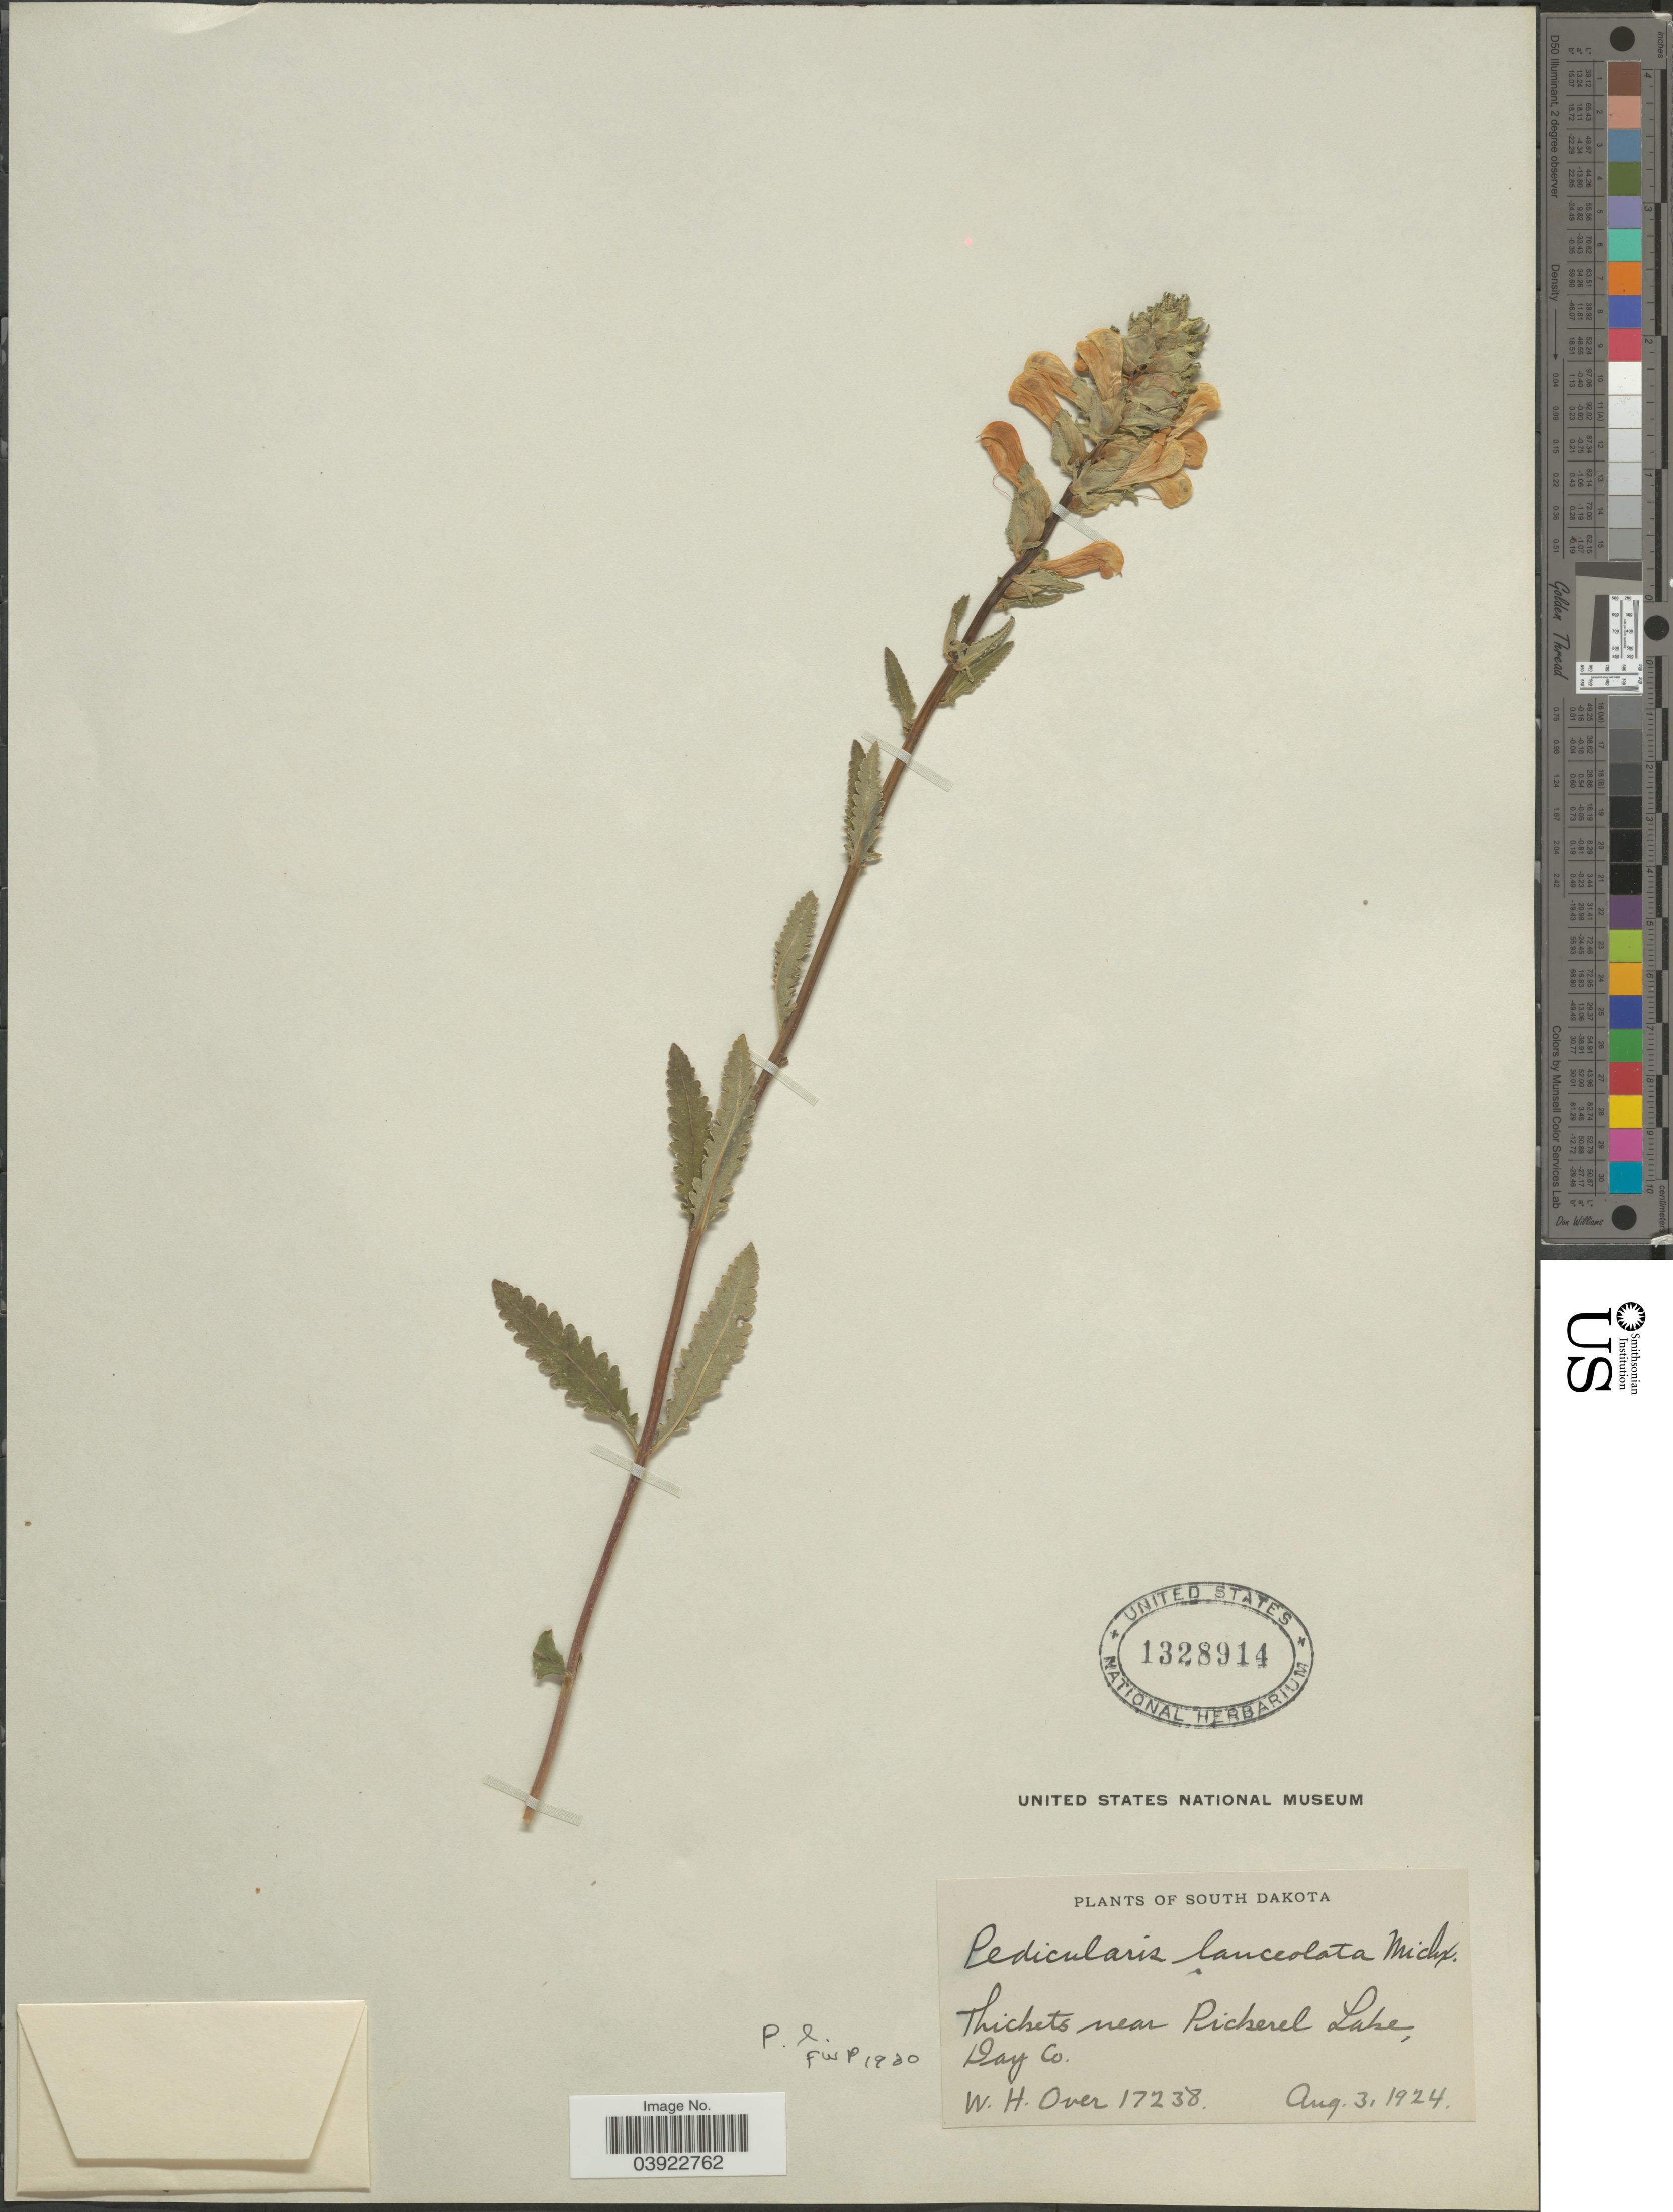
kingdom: Plantae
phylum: Tracheophyta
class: Magnoliopsida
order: Lamiales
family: Orobanchaceae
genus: Pedicularis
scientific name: Pedicularis lanceolata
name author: Michx.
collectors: W. Over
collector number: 17238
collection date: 1924-08-03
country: United States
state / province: South Dakota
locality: Thickets near Picherel Lake, Day Co.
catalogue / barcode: US 1328914